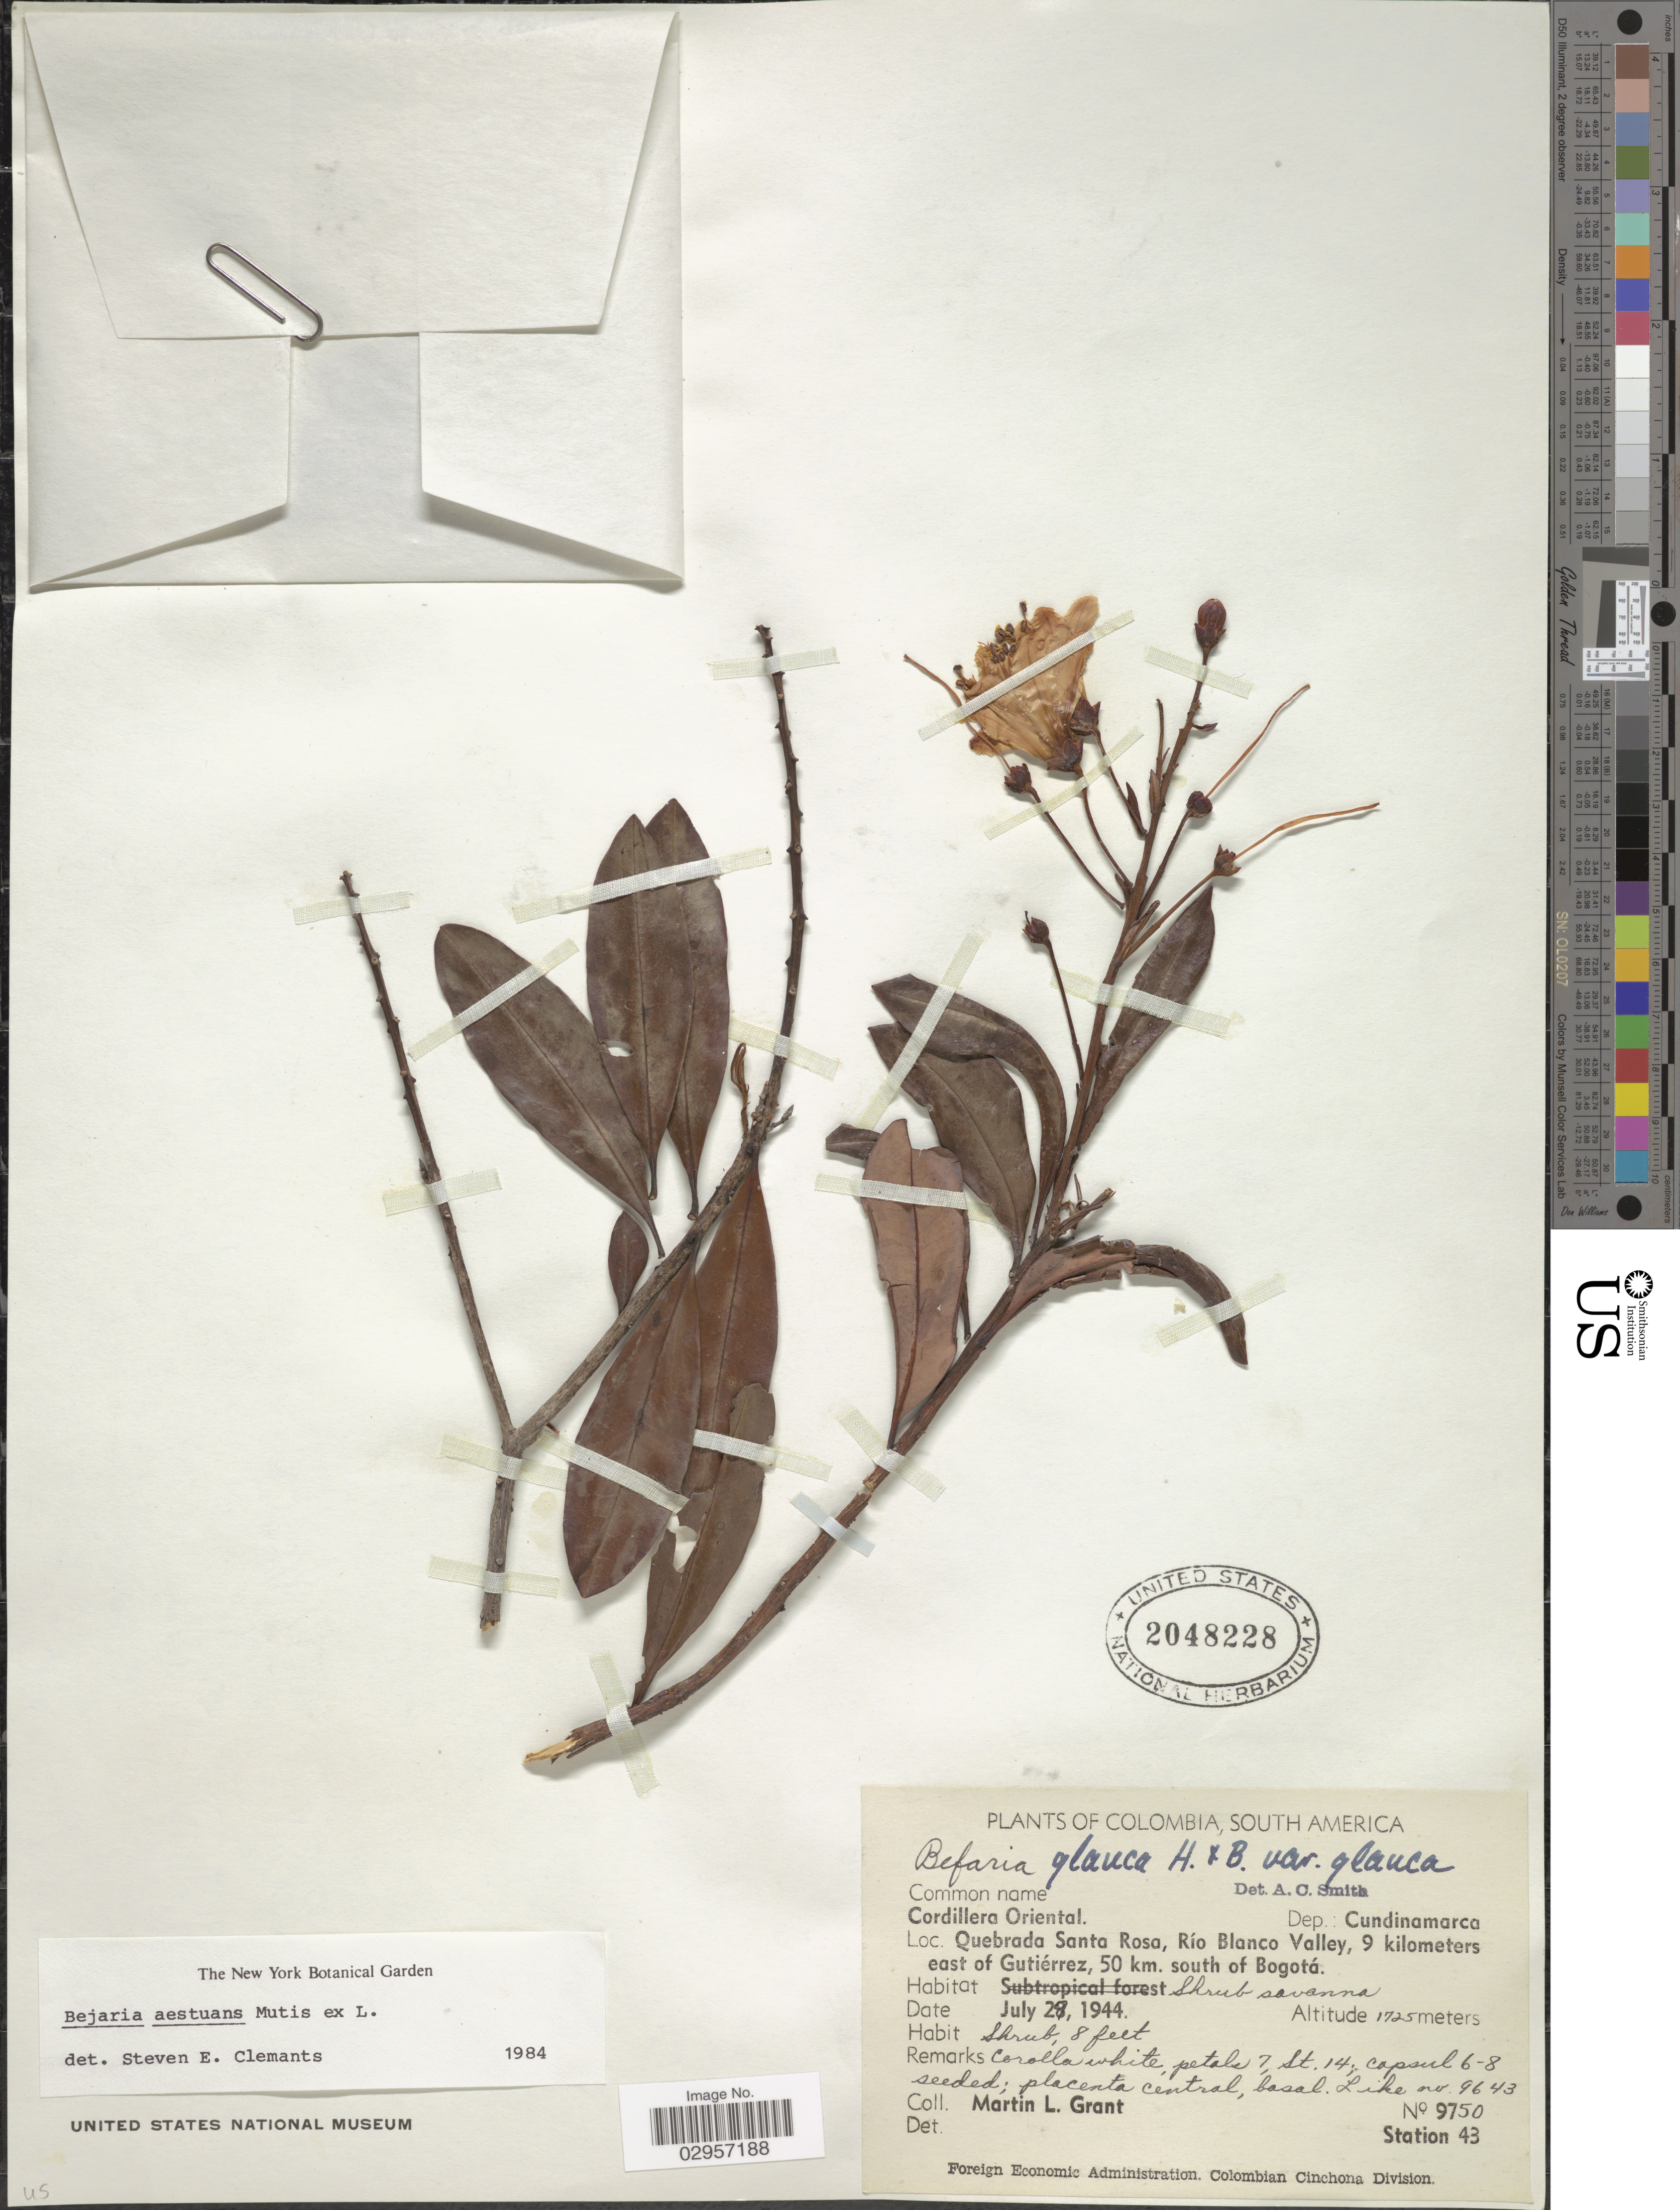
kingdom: Plantae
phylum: Tracheophyta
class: Magnoliopsida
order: Ericales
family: Ericaceae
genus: Befaria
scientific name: Befaria aestuans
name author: Mutis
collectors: M. L. Grant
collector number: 9750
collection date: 1944-07-28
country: Colombia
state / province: Cundinamarca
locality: Cordillera Oriental. Dep.: Cundinamarca. Quebrada Santa Rosa, Río Blanco Valley, 9 kilometers east of Gutiérrez, 50 km. south of Bogotá.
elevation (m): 1725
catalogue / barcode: US 2048228